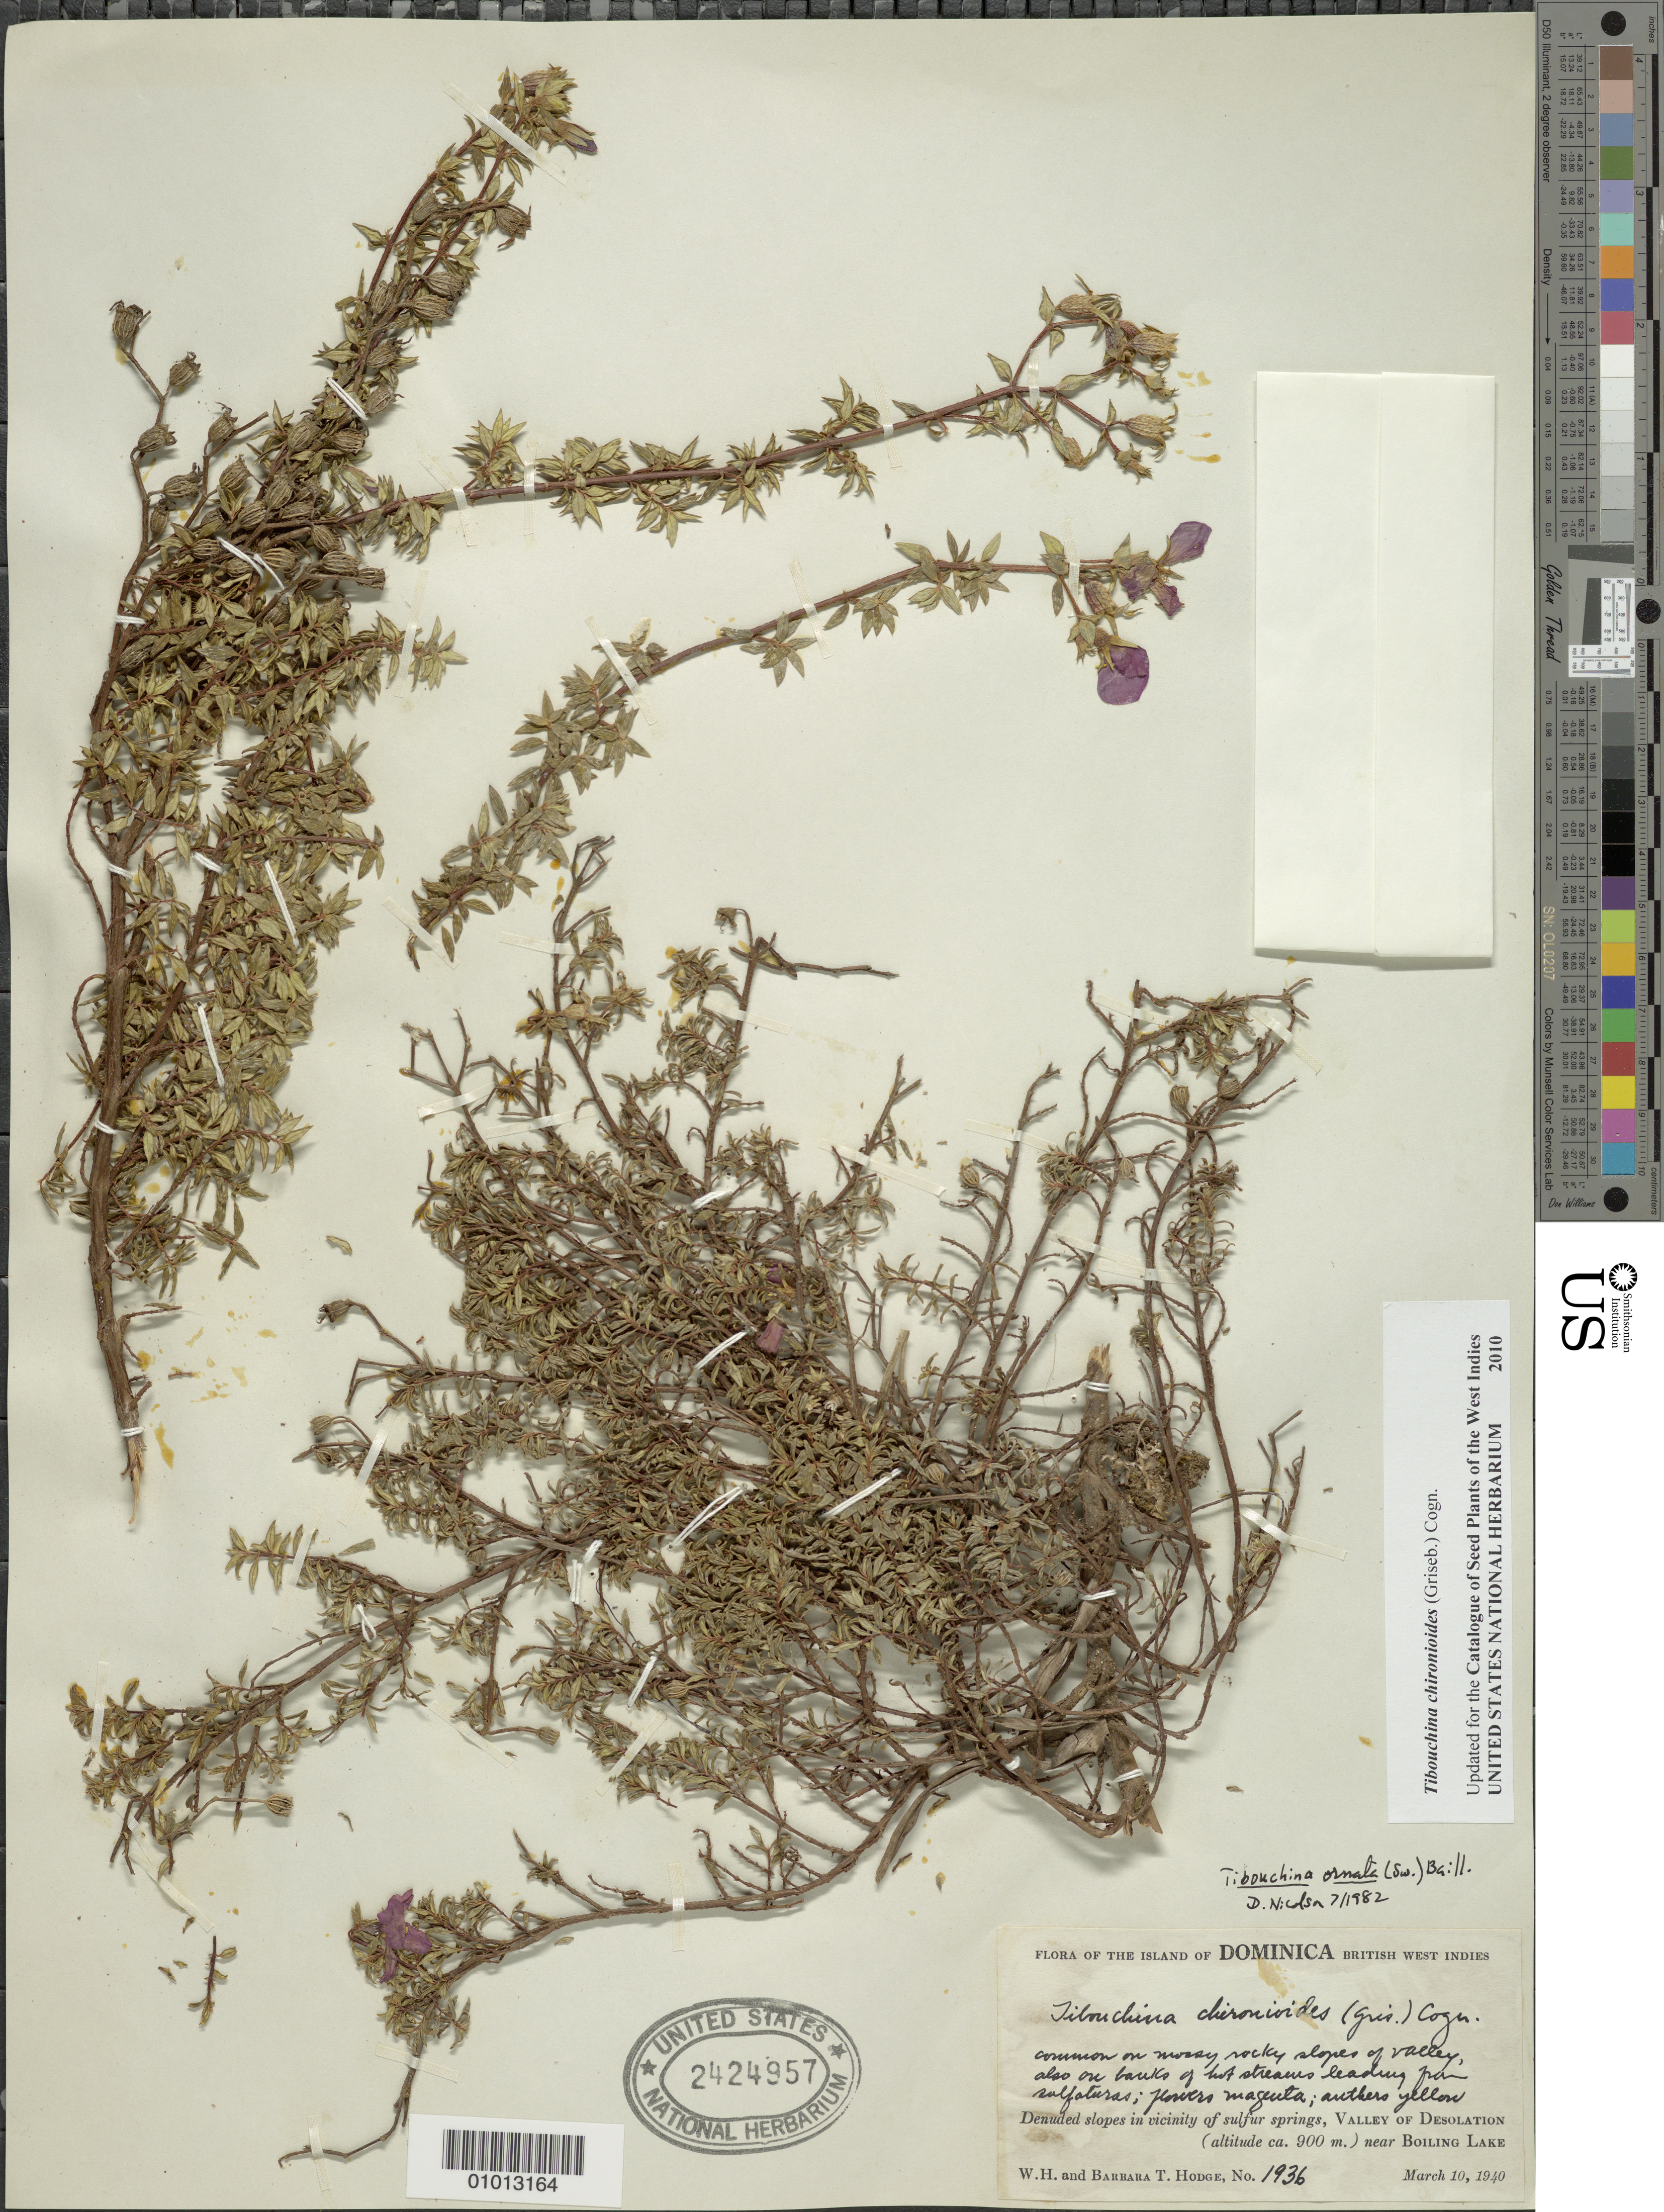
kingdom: Plantae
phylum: Tracheophyta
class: Magnoliopsida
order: Myrtales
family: Melastomataceae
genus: Chaetogastra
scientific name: Chaetogastra chironioides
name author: Griseb.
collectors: W. Hodge & B. Hodge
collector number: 1936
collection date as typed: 10 Mar 1940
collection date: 1940-03-10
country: Dominica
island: Dominica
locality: Valley of Desolation near Boiling Lake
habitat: Denuded slopes in vicinity of sulfur springs; common on mossy rocky slopes of valley, also on banks of hot streams leading from sulfaturas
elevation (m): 900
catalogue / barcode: US 2424957